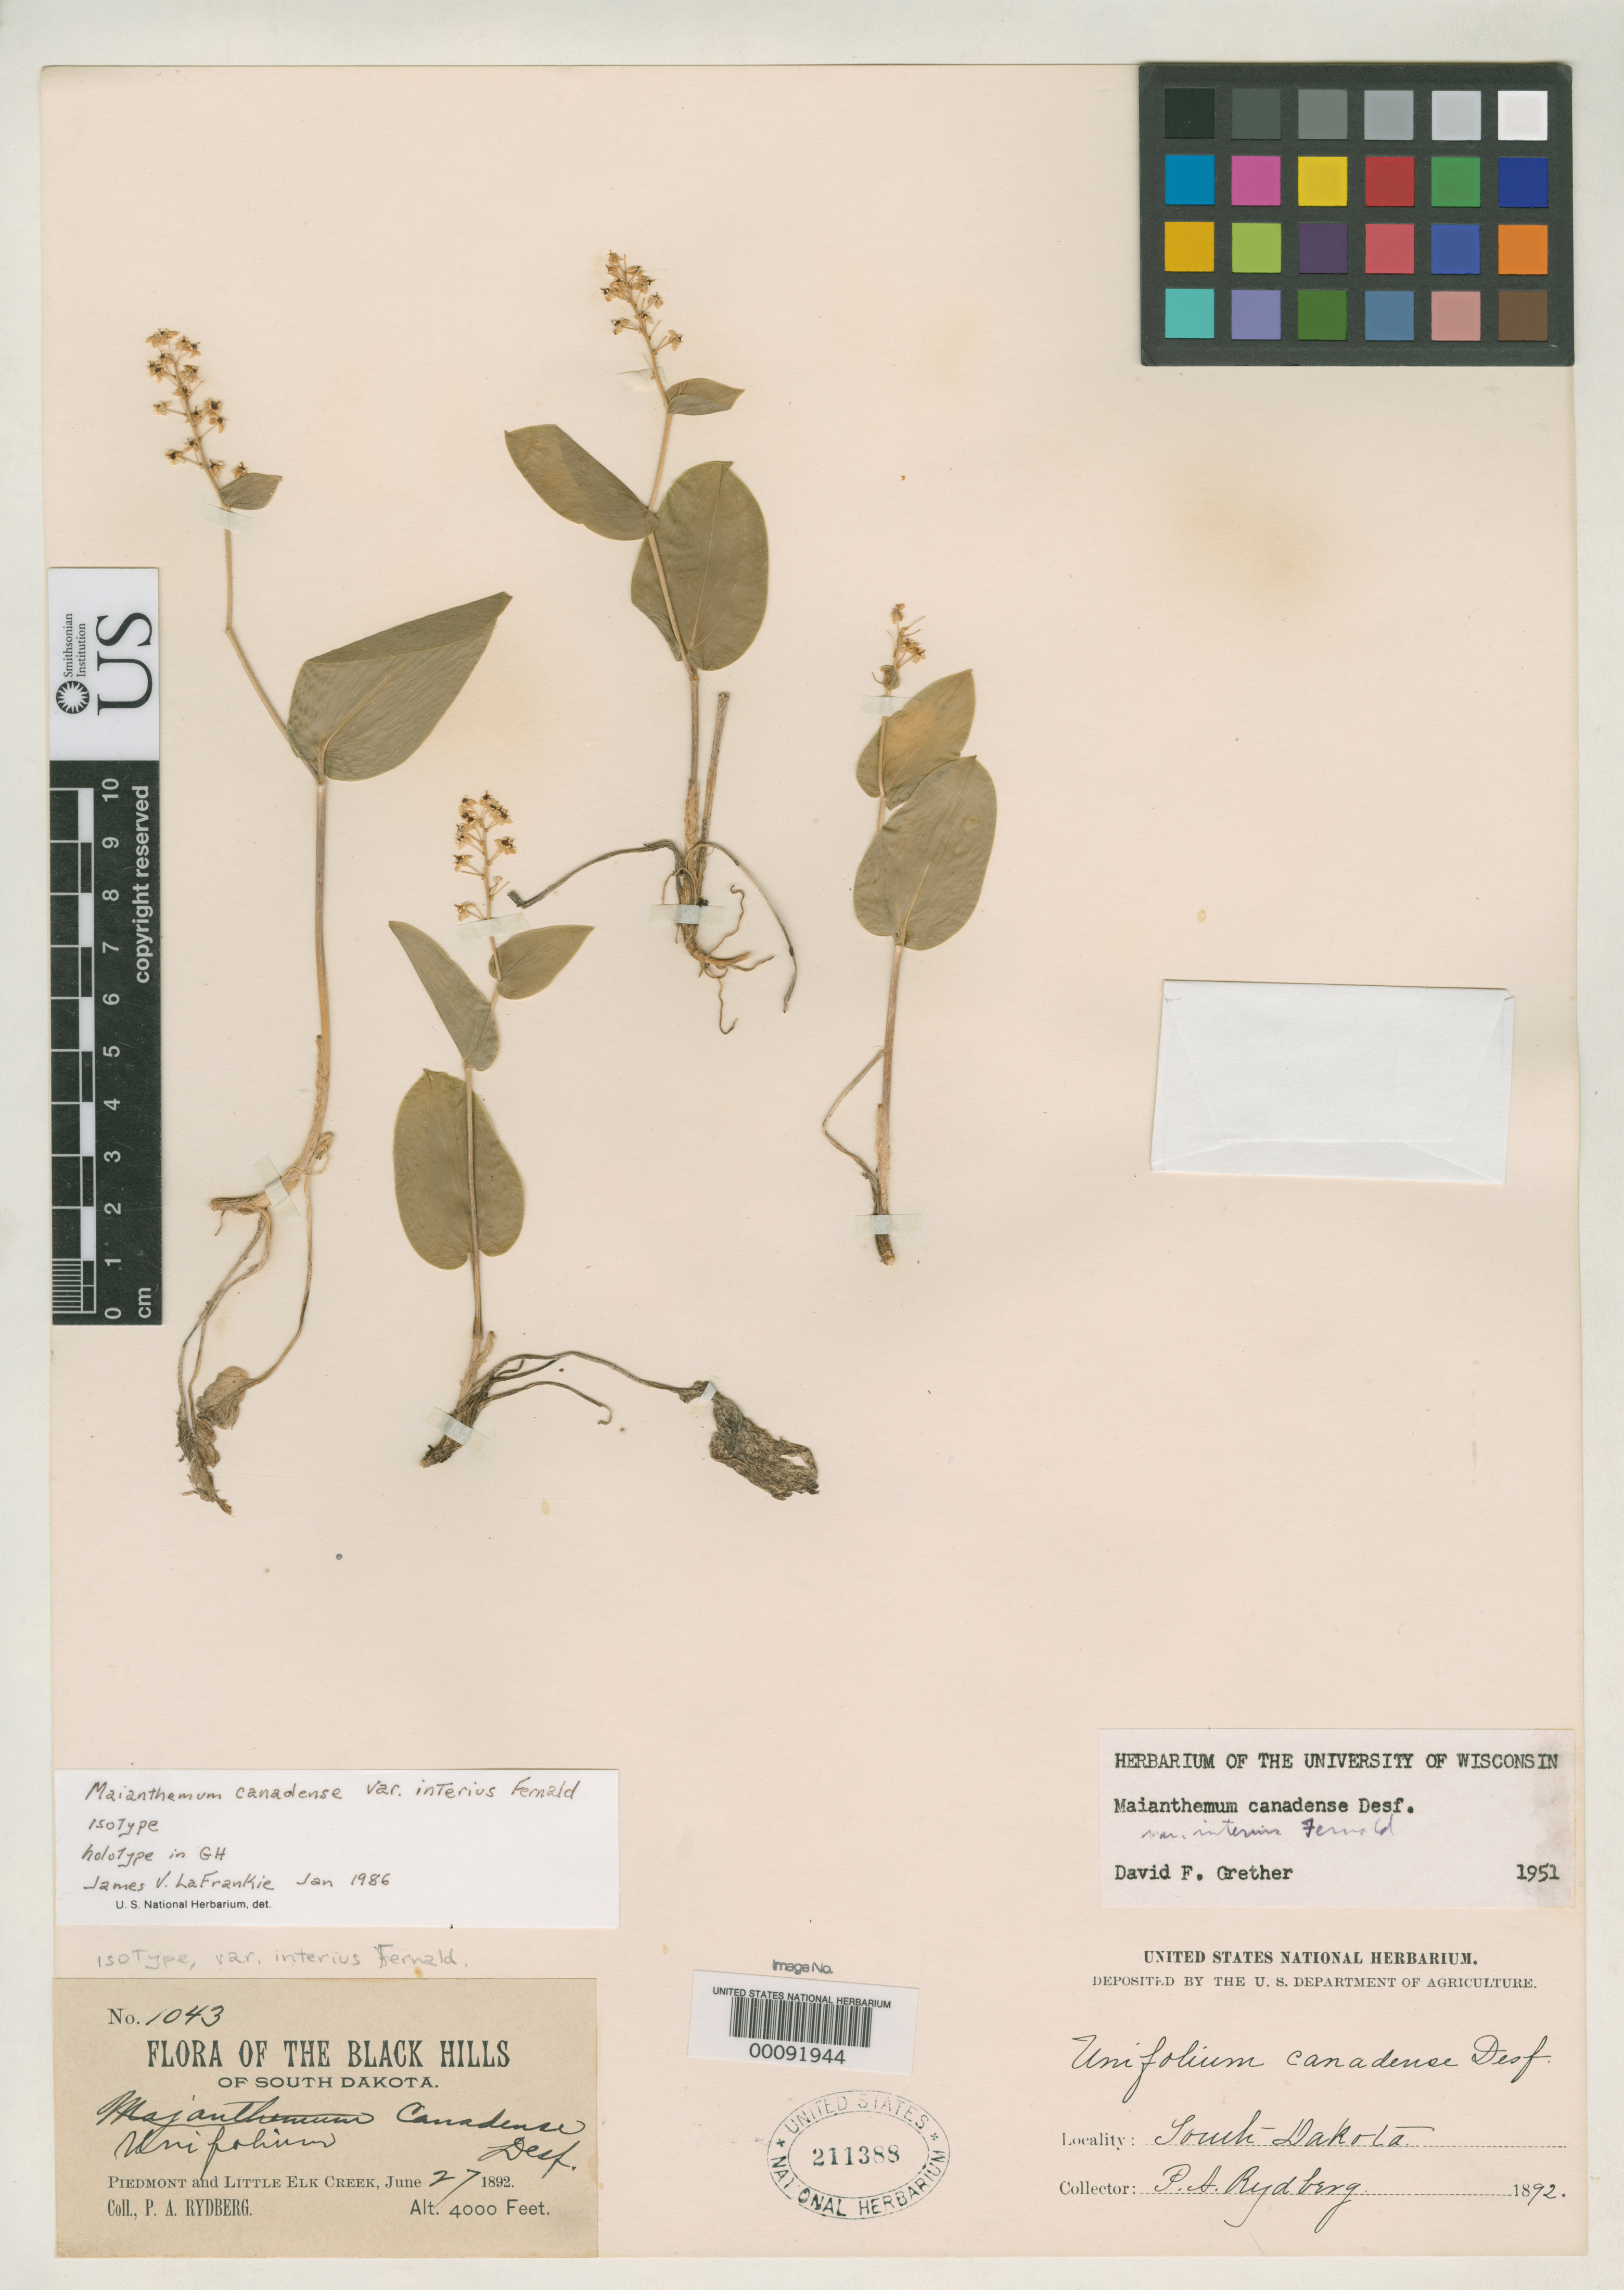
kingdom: Plantae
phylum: Tracheophyta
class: Liliopsida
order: Asparagales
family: Asparagaceae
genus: Maianthemum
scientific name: Maianthemum canadense var. interius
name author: Fernald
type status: Isotype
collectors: P. A. Rydberg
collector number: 1043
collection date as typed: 27 Jun 1892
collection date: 1892-06-27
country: United States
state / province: South Dakota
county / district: Meade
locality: Piedmont and Little Elk Creek; alt. 4000 ft.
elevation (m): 1219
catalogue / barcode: US 211388